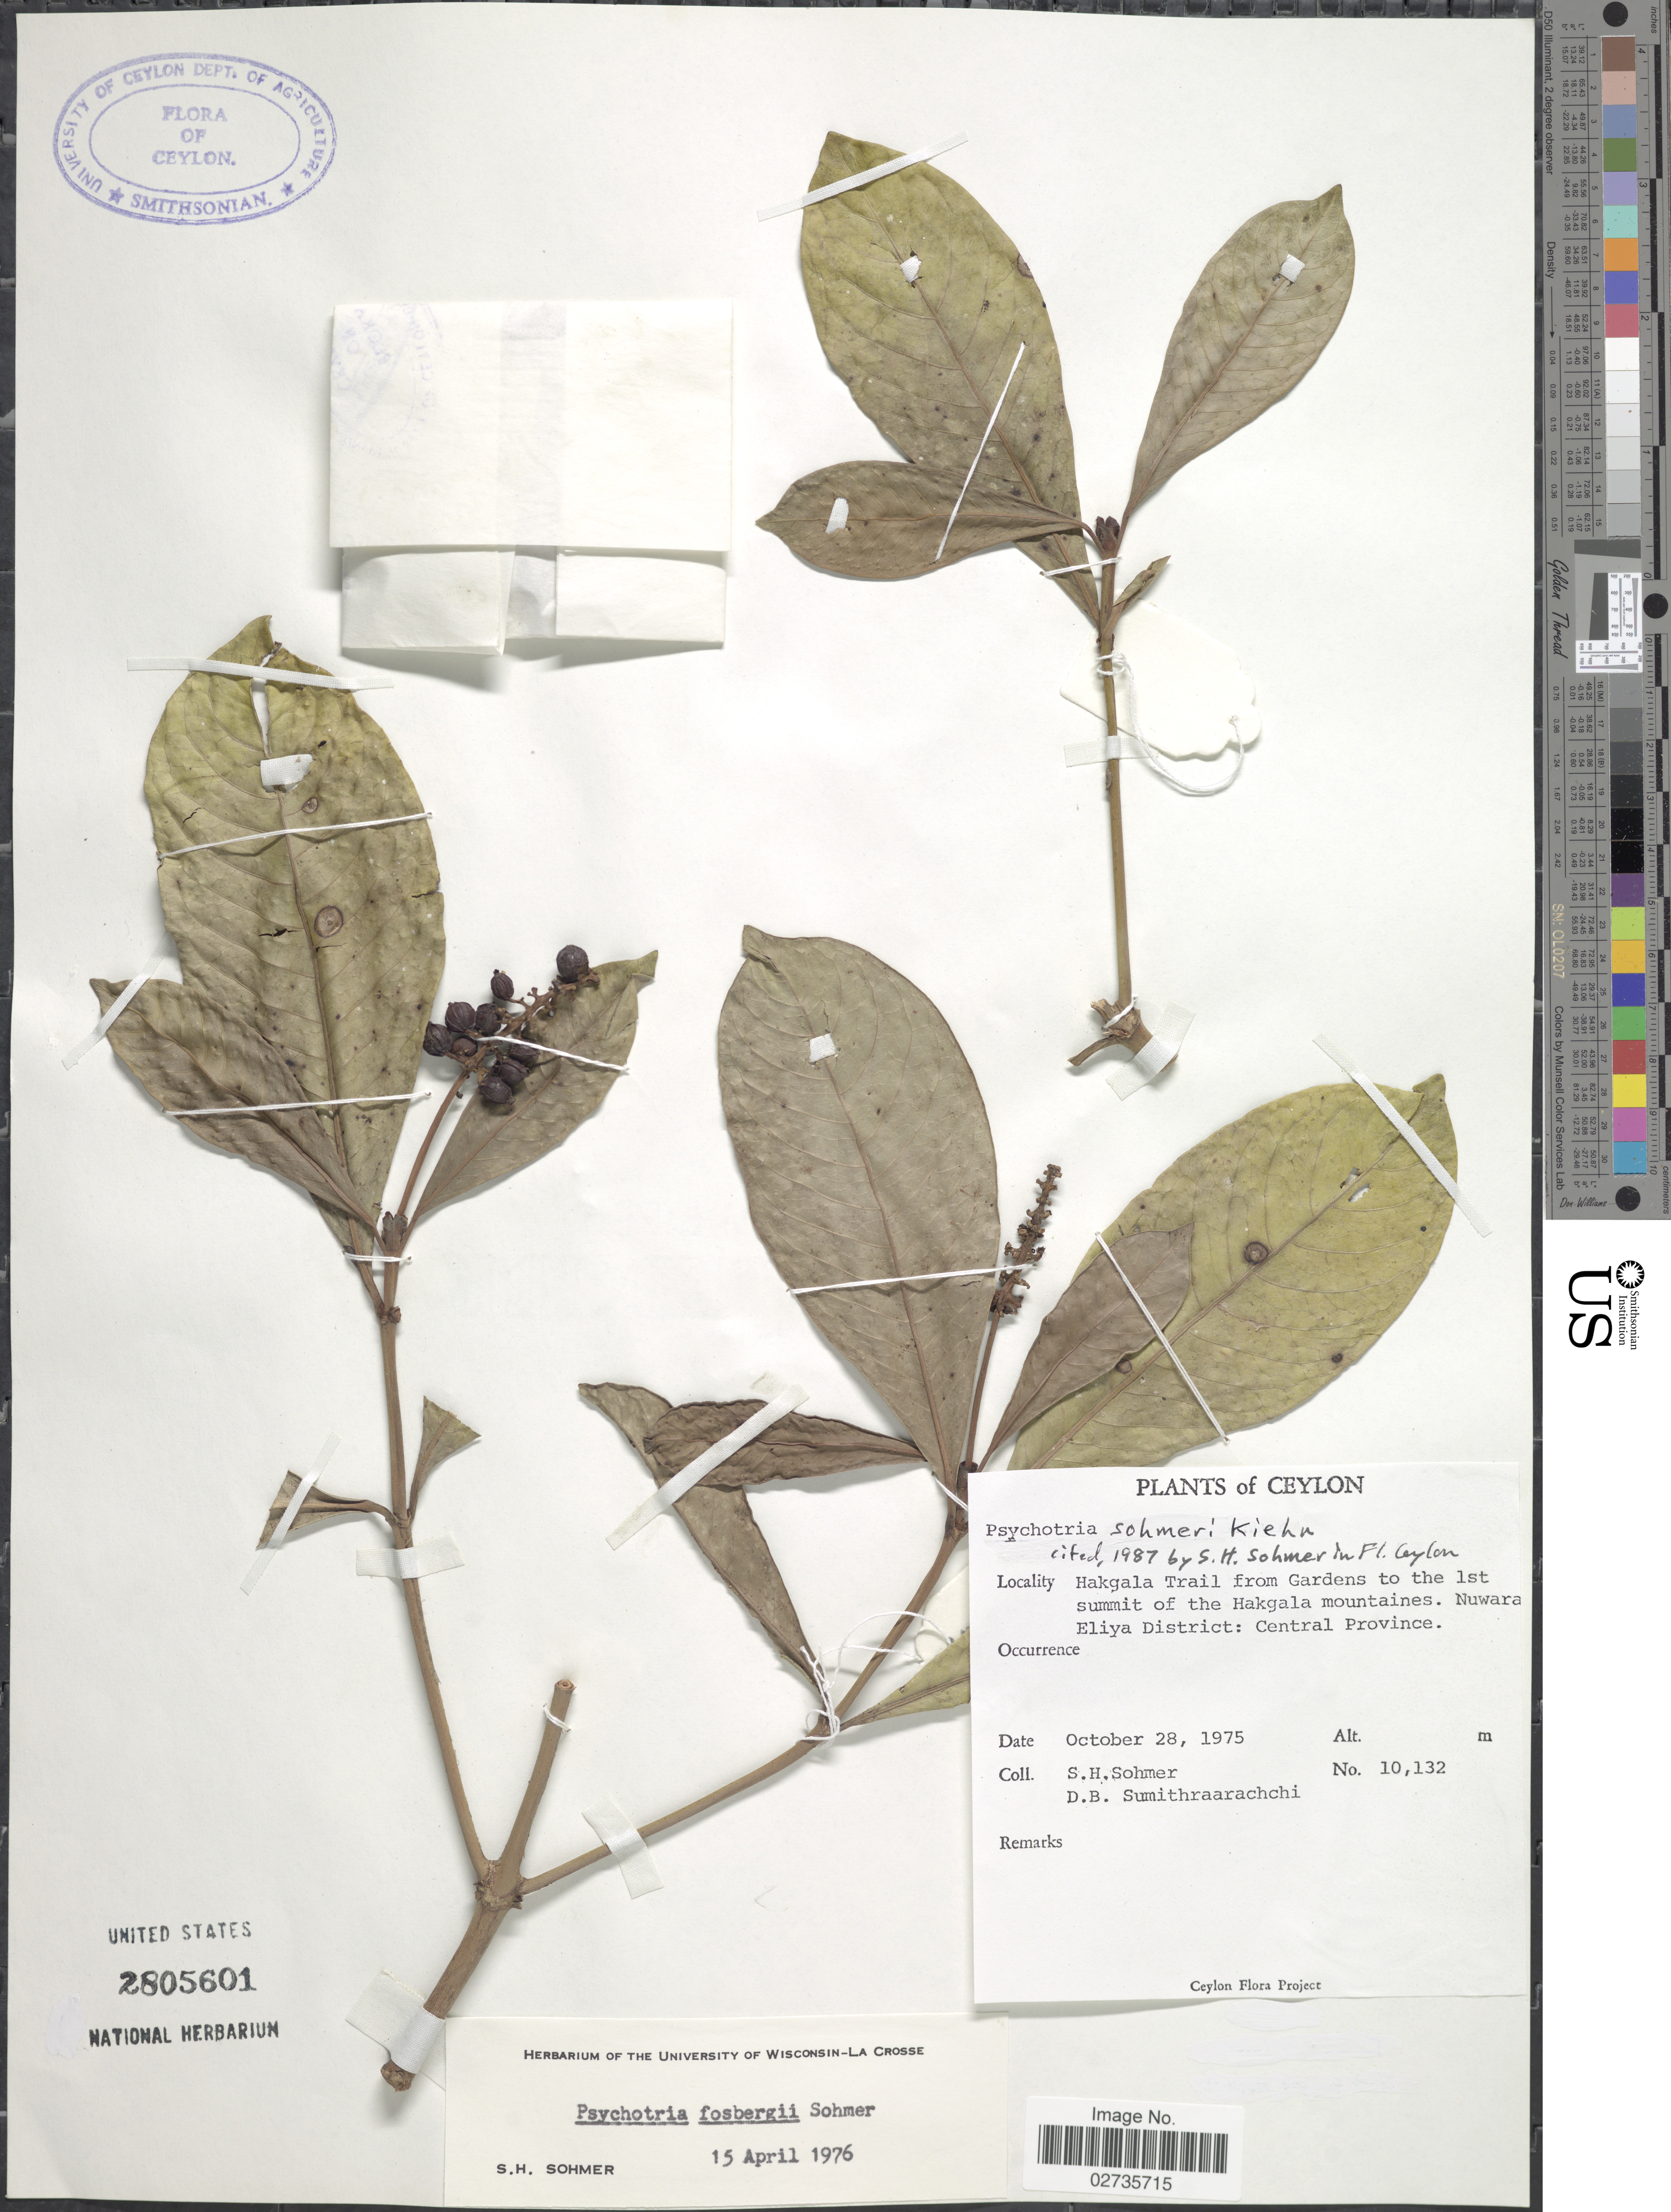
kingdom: Plantae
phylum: Tracheophyta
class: Magnoliopsida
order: Gentianales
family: Rubiaceae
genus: Psychotria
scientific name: Psychotria sohmeri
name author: Kiehn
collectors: S. H. Sohmer & D. B. Sumithraarachchi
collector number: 10132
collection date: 1975-10-28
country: Sri Lanka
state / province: Central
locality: Ceylon, Hakgala Trail from gardens to the 1st summit of the Hakgala mountaines. Nuwara Eliya District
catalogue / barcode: US 2805601